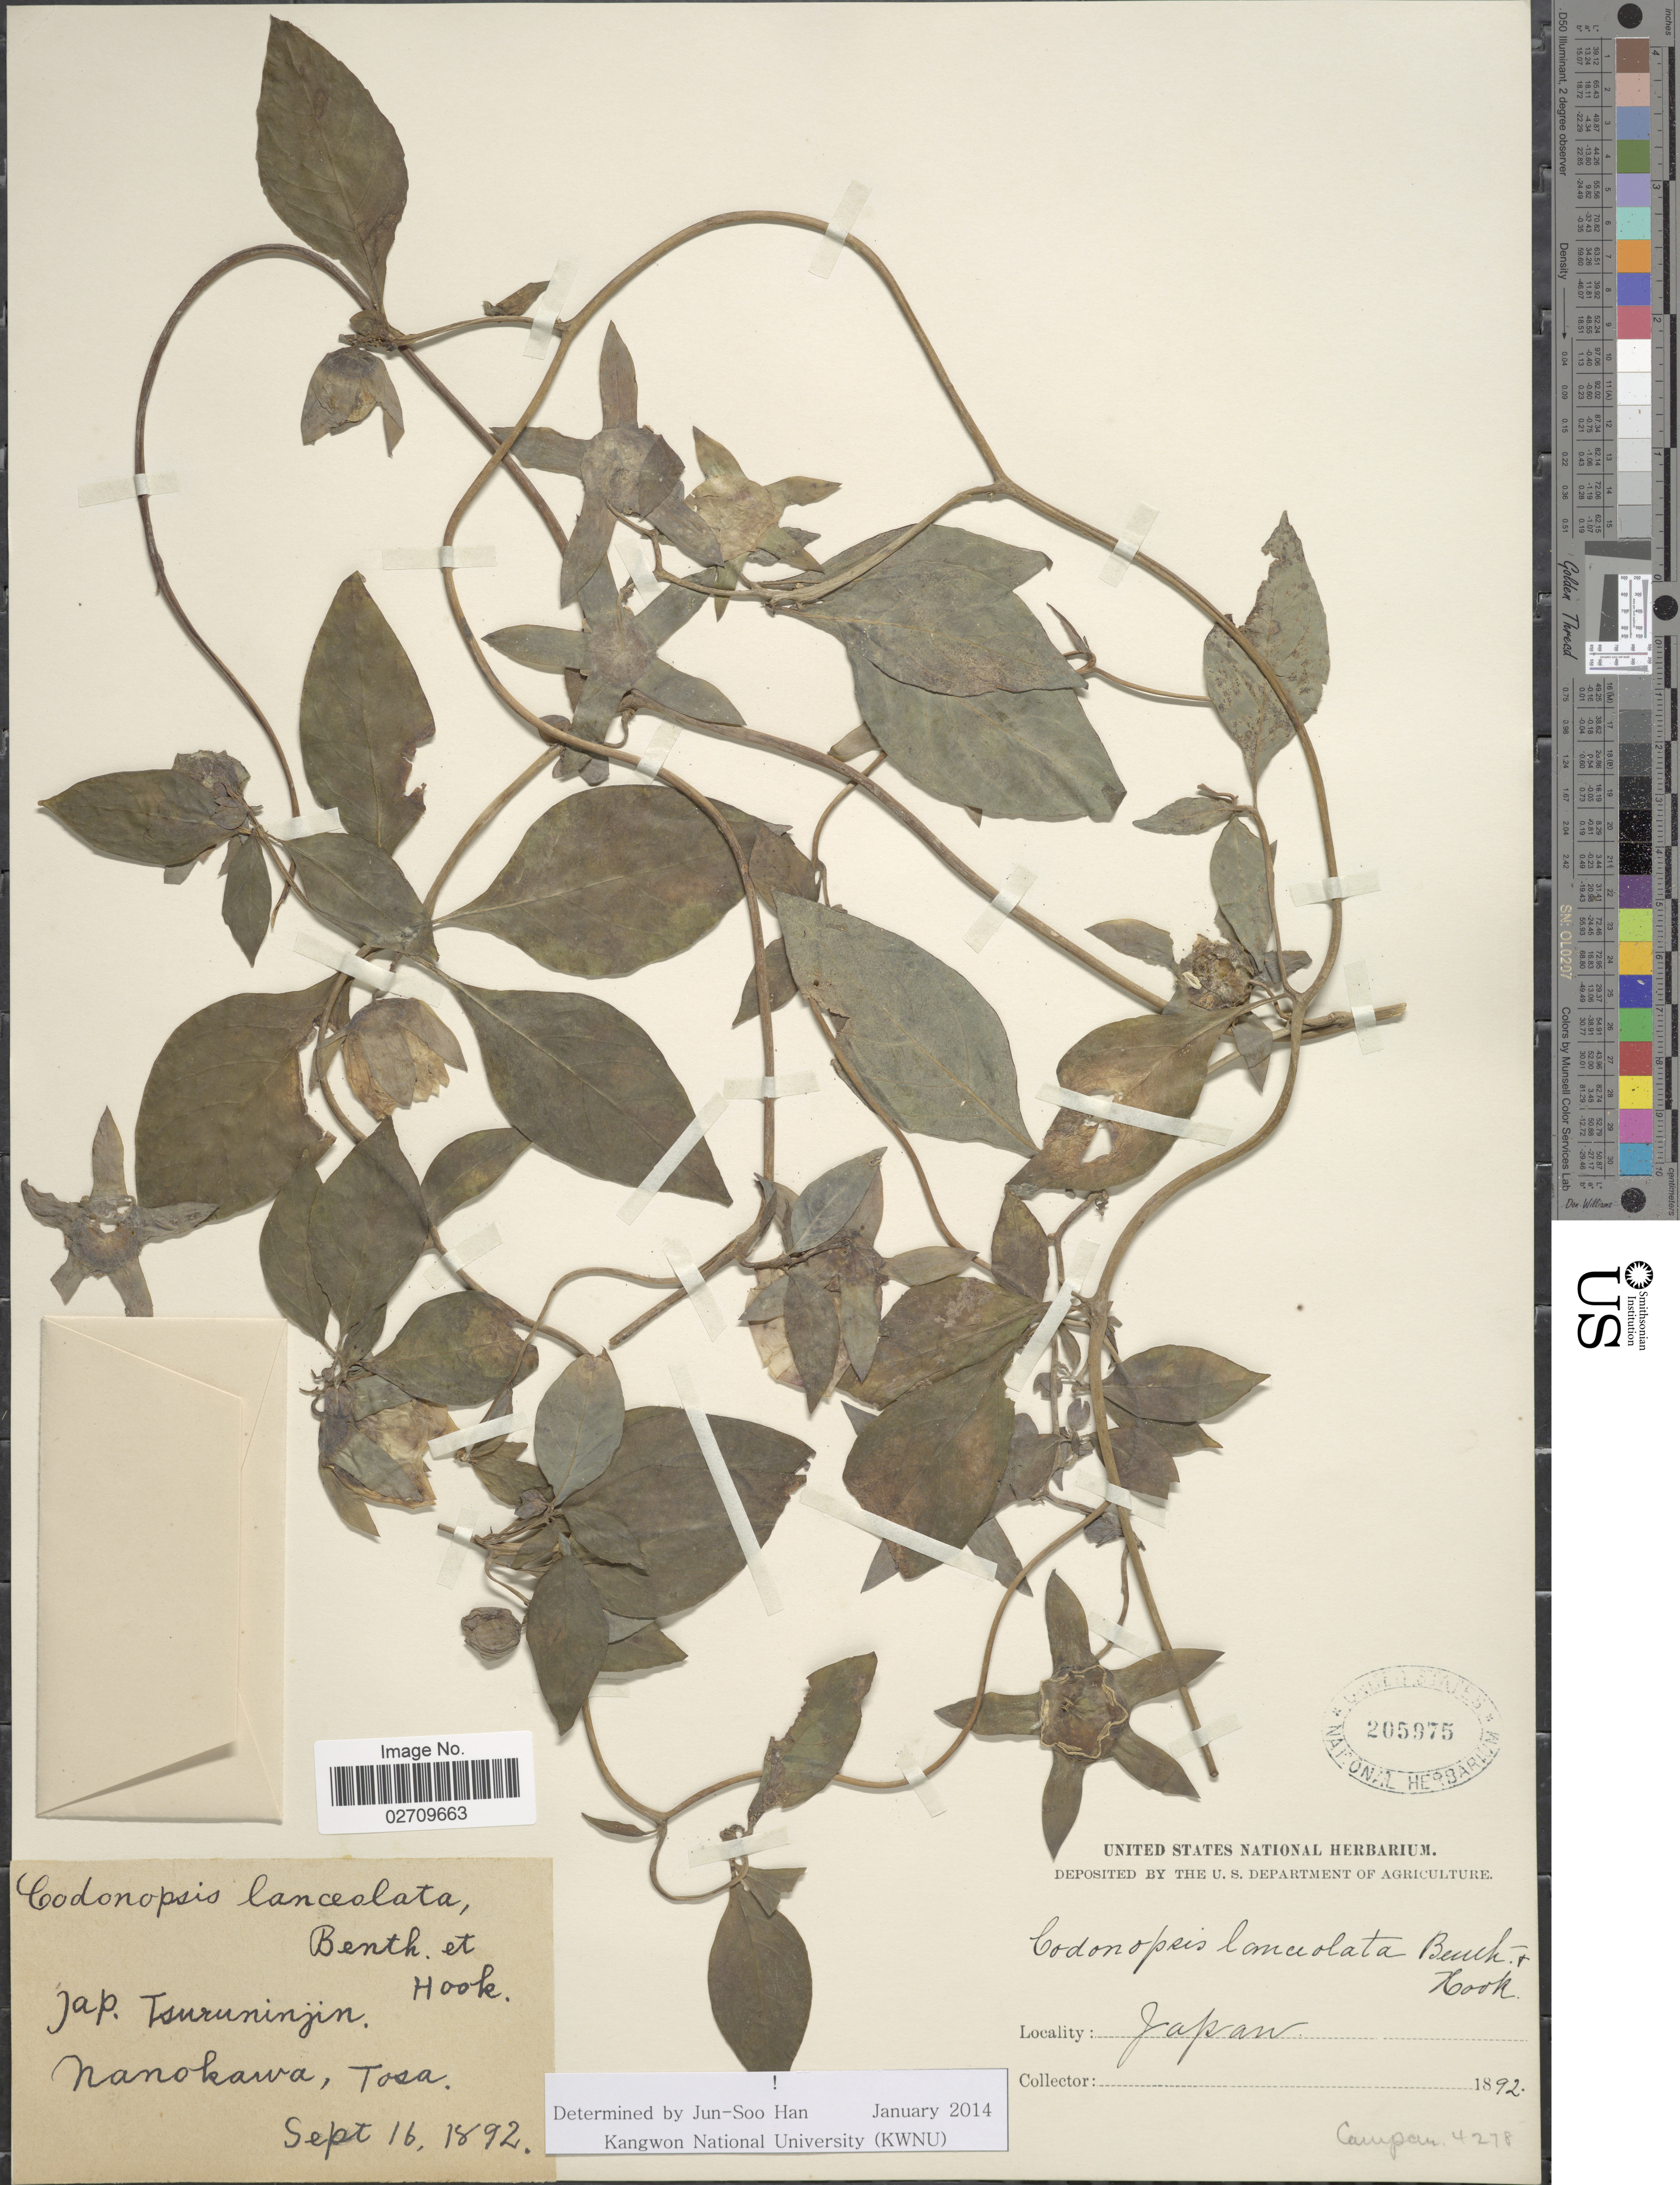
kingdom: Plantae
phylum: Tracheophyta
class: Magnoliopsida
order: Asterales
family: Campanulaceae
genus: Codonopsis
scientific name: Codonopsis lanceolata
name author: (Siebold & Zucc.) Benth. & Hook. f. ex Trautv.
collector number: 4278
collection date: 1892-09-16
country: Japan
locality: Nanokawa, Tosa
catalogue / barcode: US 205975